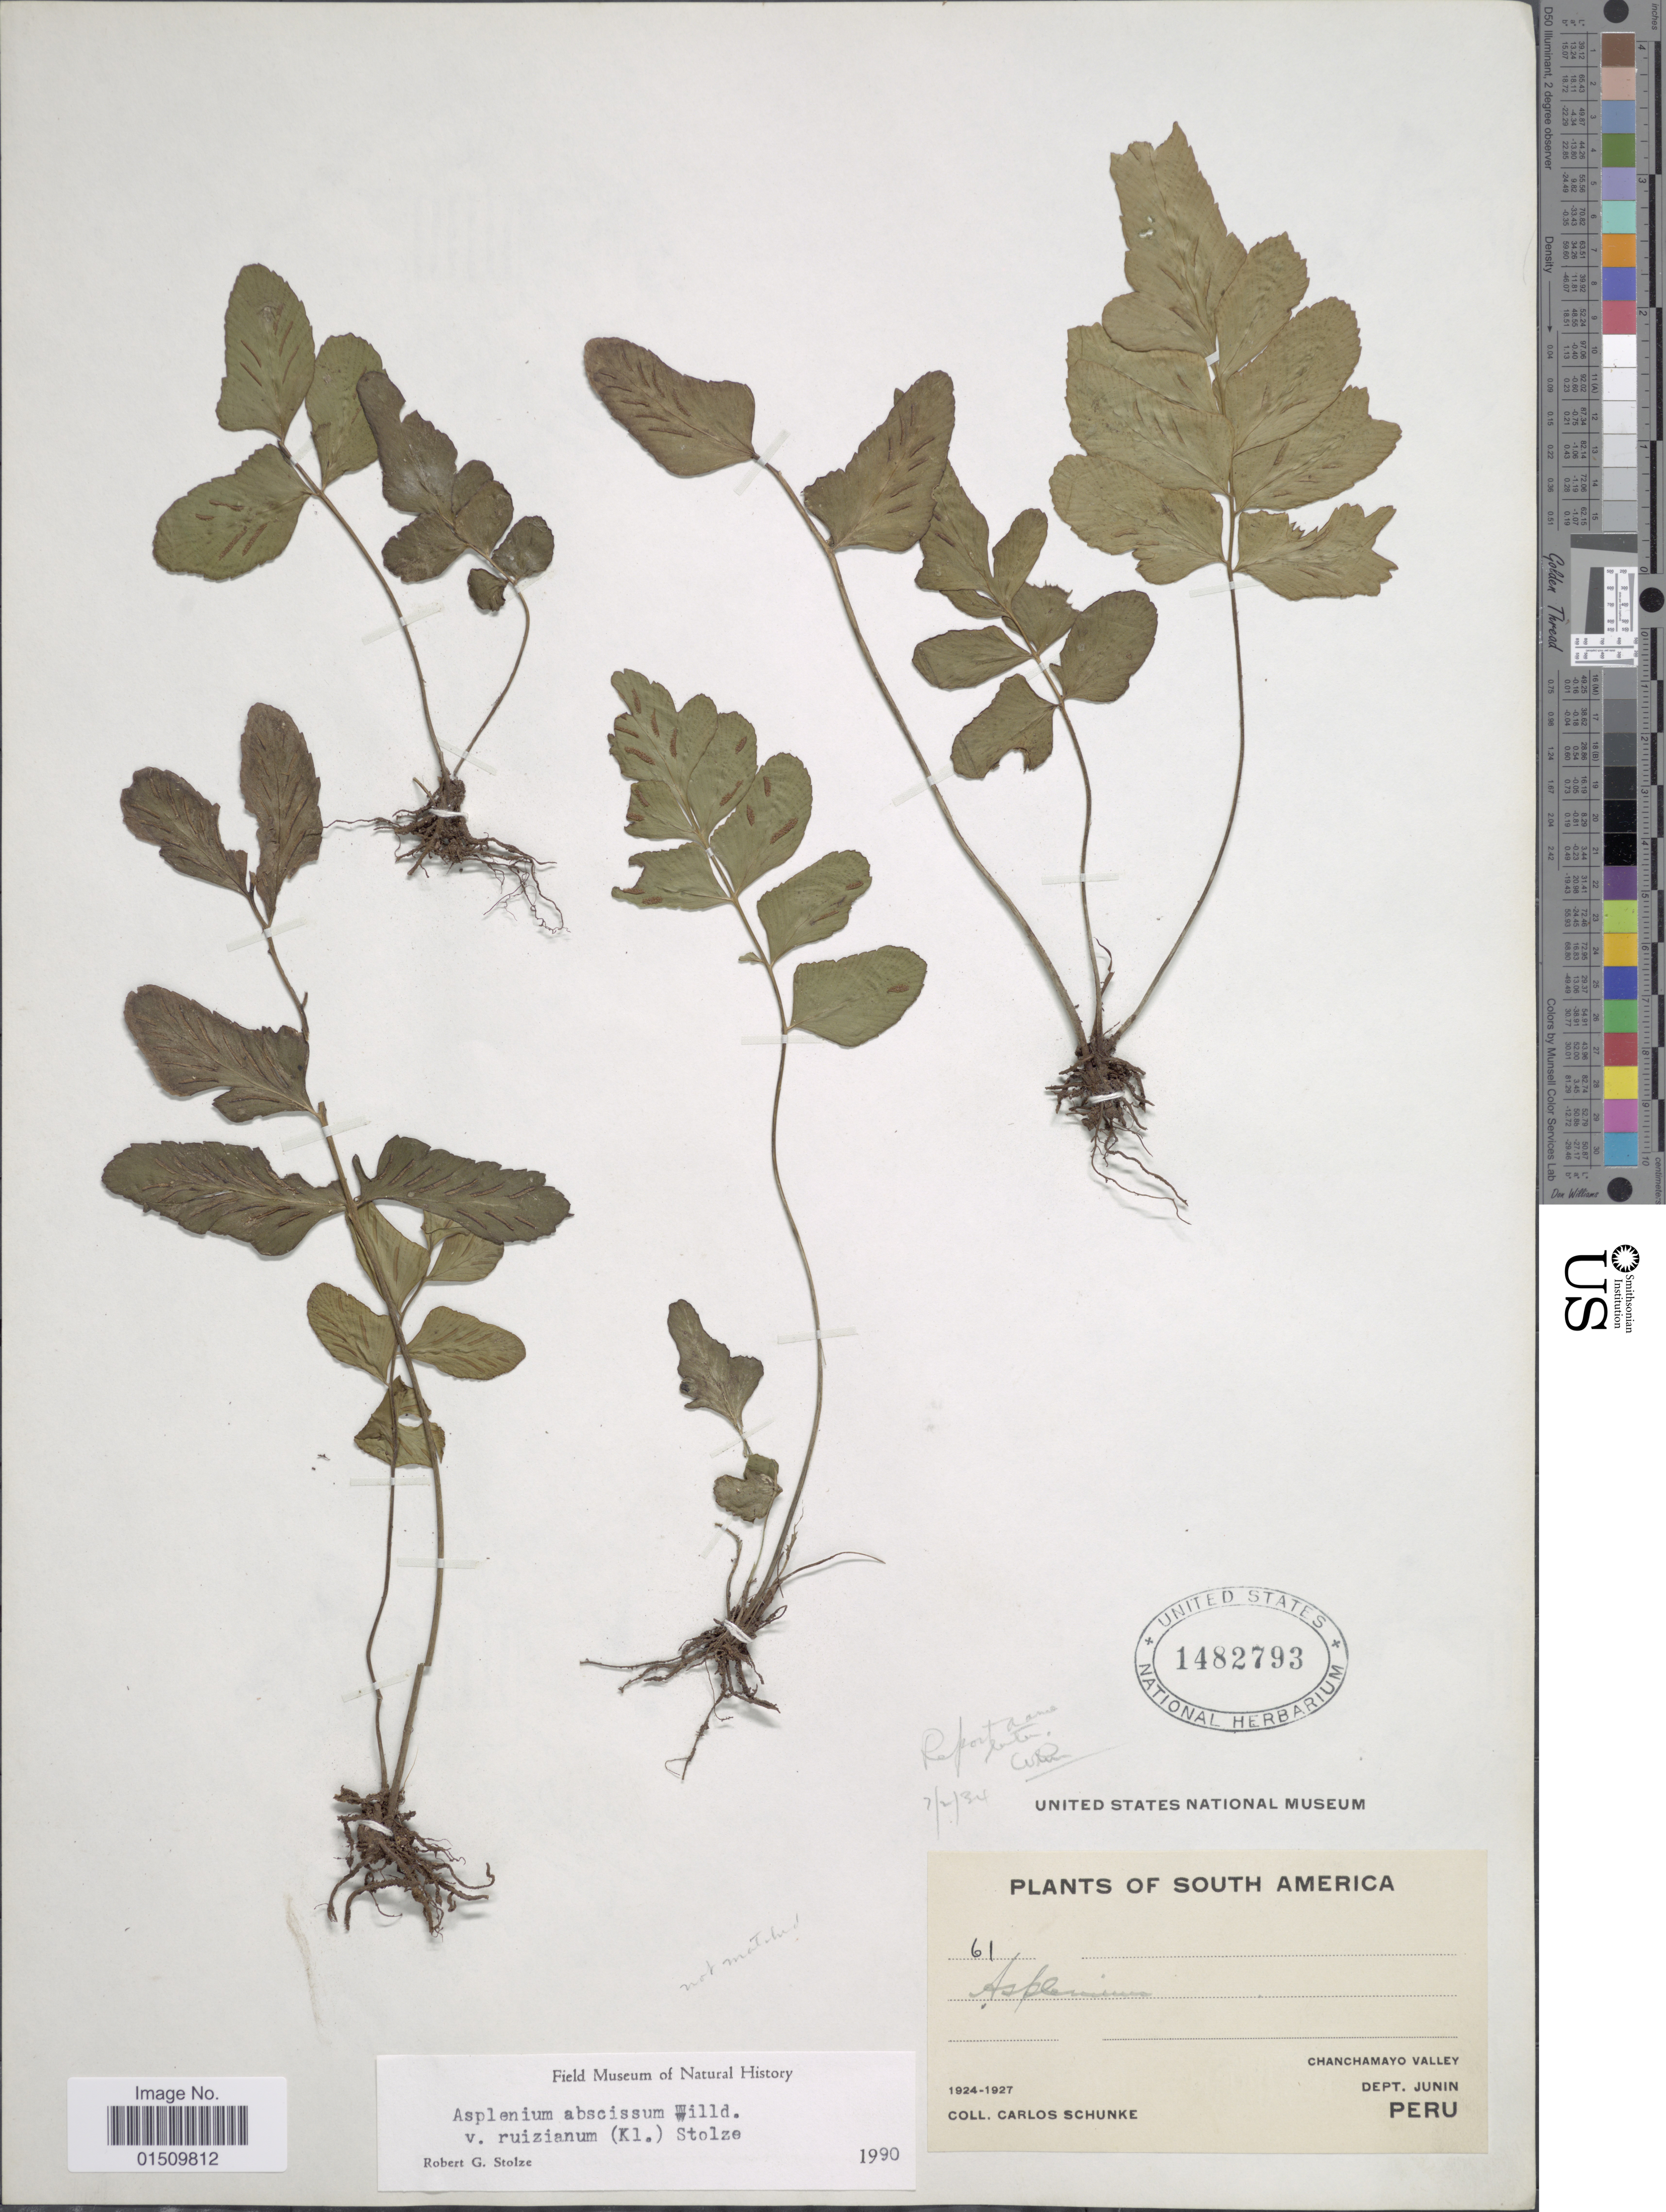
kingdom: Plantae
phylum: Tracheophyta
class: Polypodiopsida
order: Polypodiales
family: Aspleniaceae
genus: Asplenium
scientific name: Asplenium abscissum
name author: Willd.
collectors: C. Schunke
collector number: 61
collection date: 1924/1927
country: Peru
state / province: Junín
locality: South America, Chanchamayo Valley, Dept. Junin, Peru.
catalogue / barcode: US 1482793